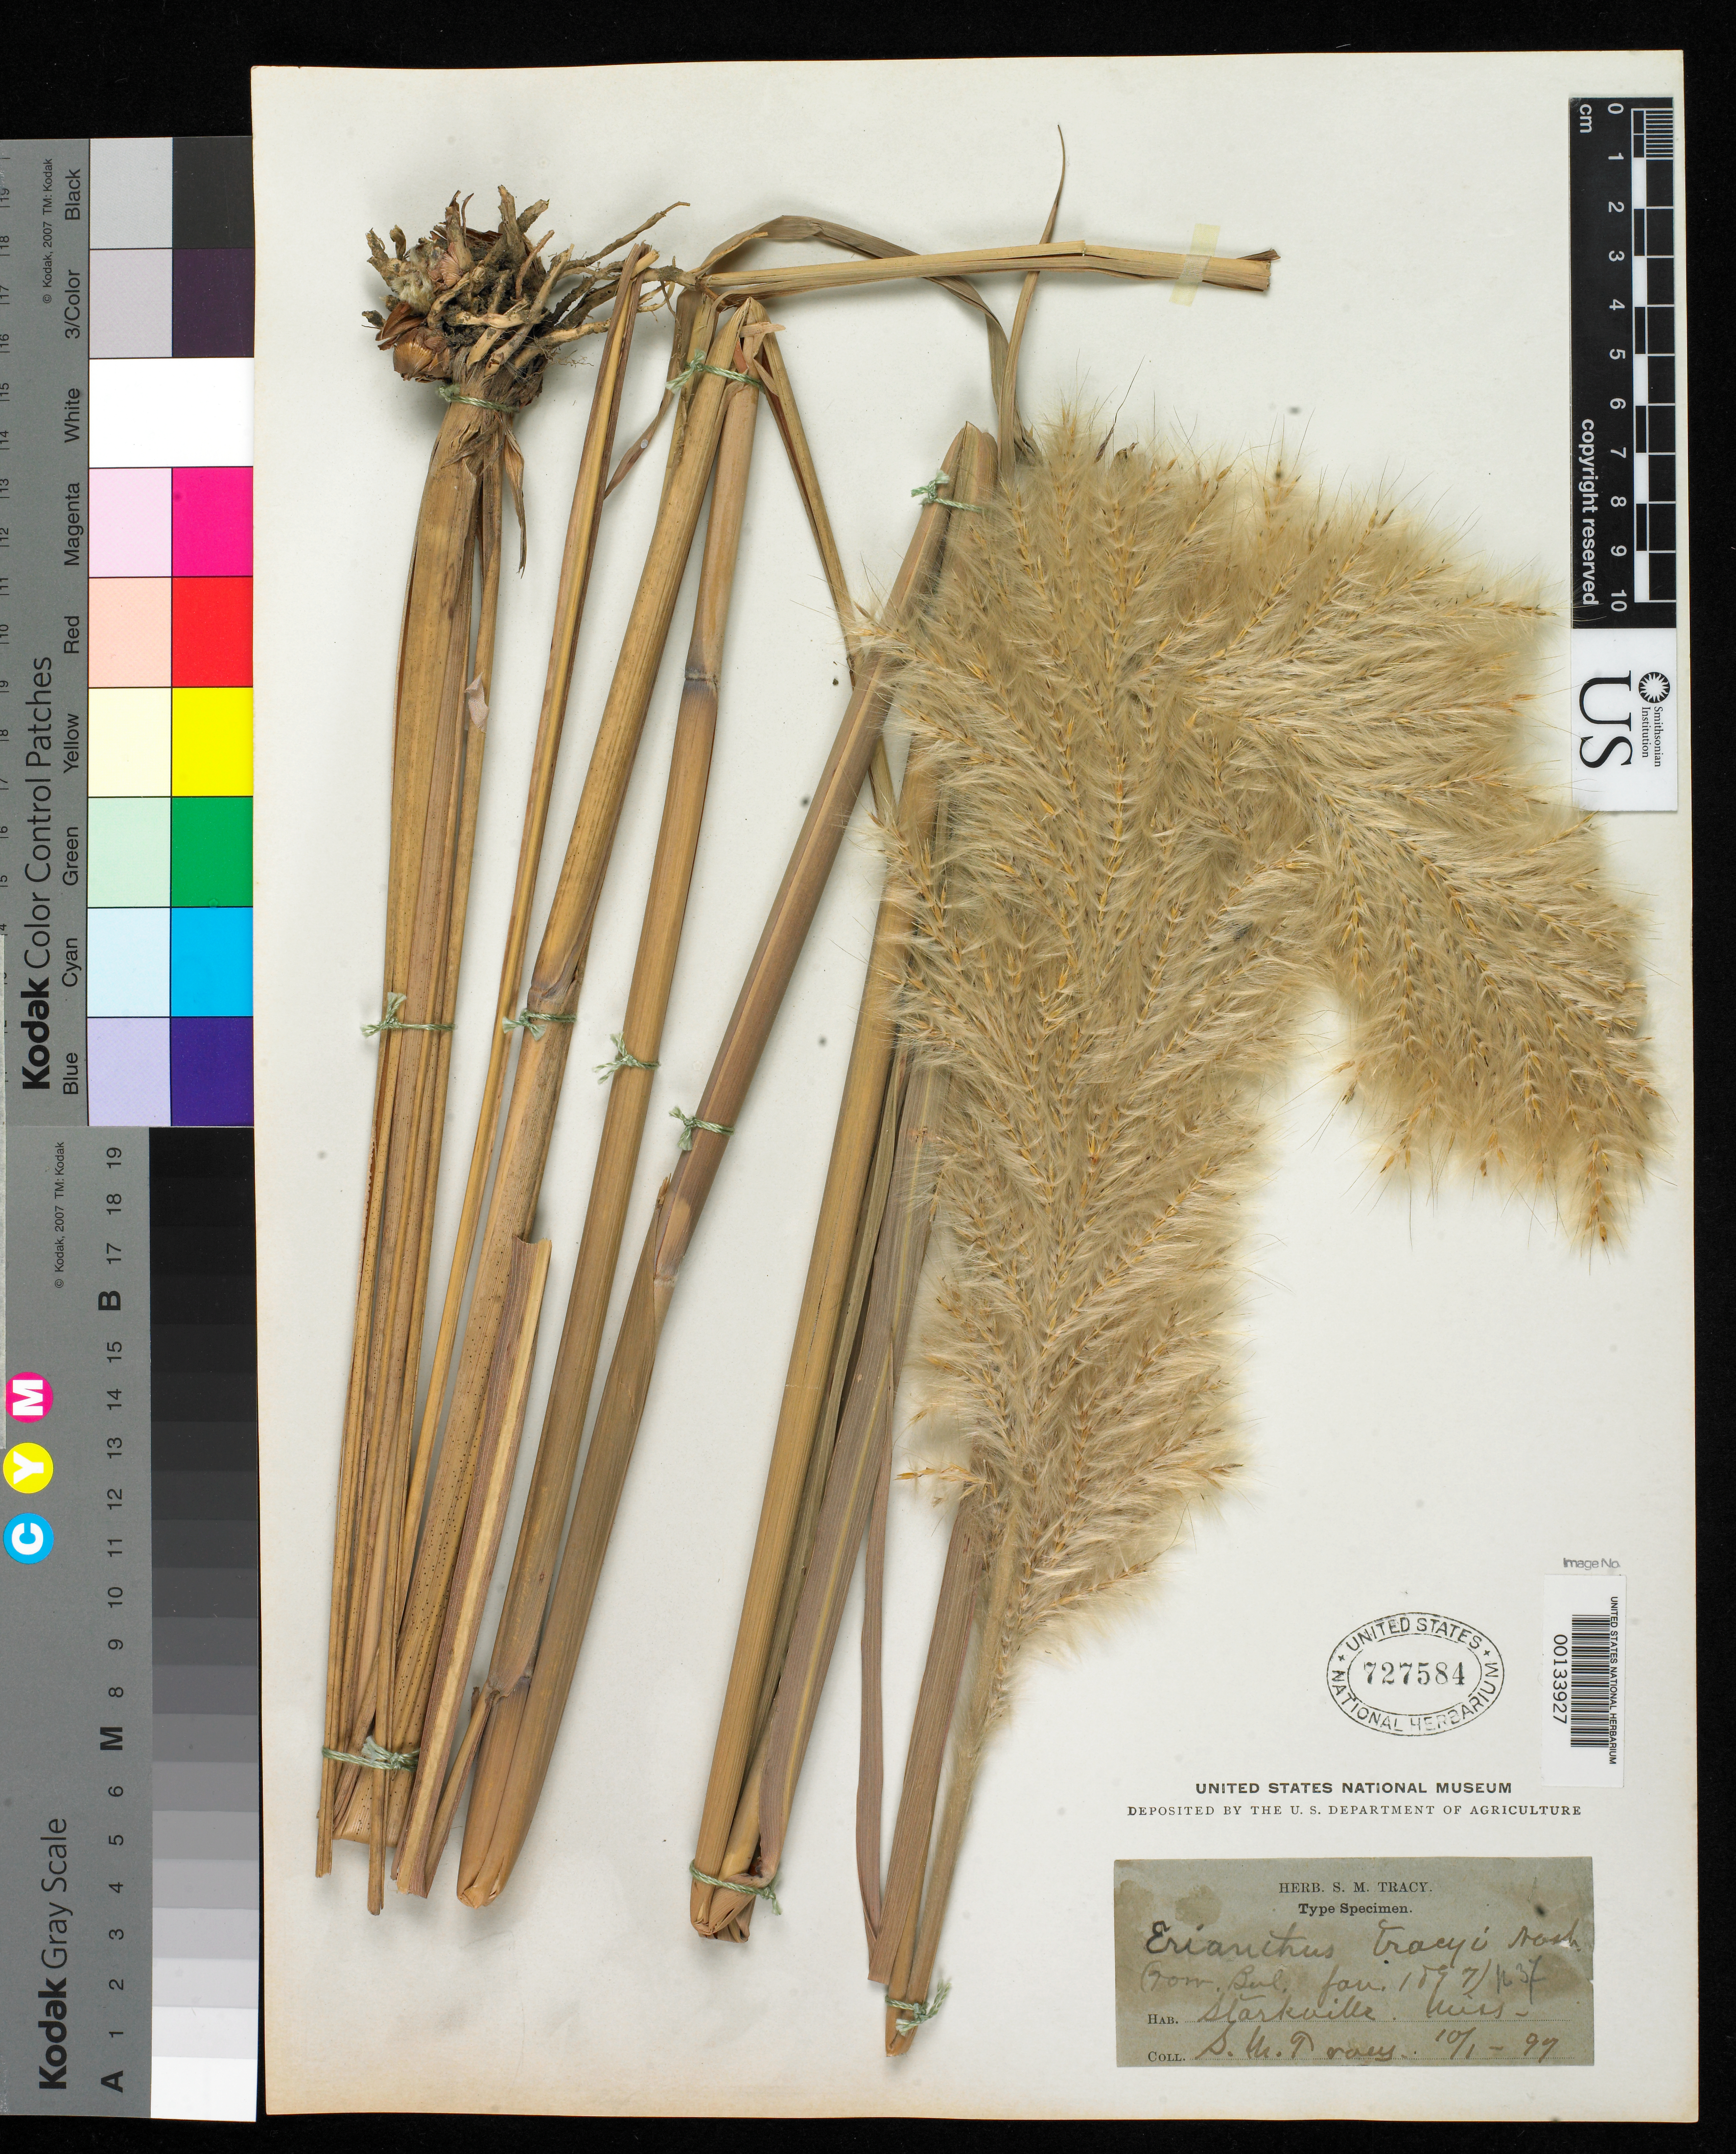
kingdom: Plantae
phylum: Tracheophyta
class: Liliopsida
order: Poales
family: Poaceae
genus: Erianthus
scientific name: Erianthus tracyi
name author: Nash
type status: Isotype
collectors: S. M. Tracy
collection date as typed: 01 Oct 1897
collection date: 1897-10-01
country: United States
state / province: Mississippi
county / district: Oktibbeha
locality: Starkville.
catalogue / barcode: US 727584